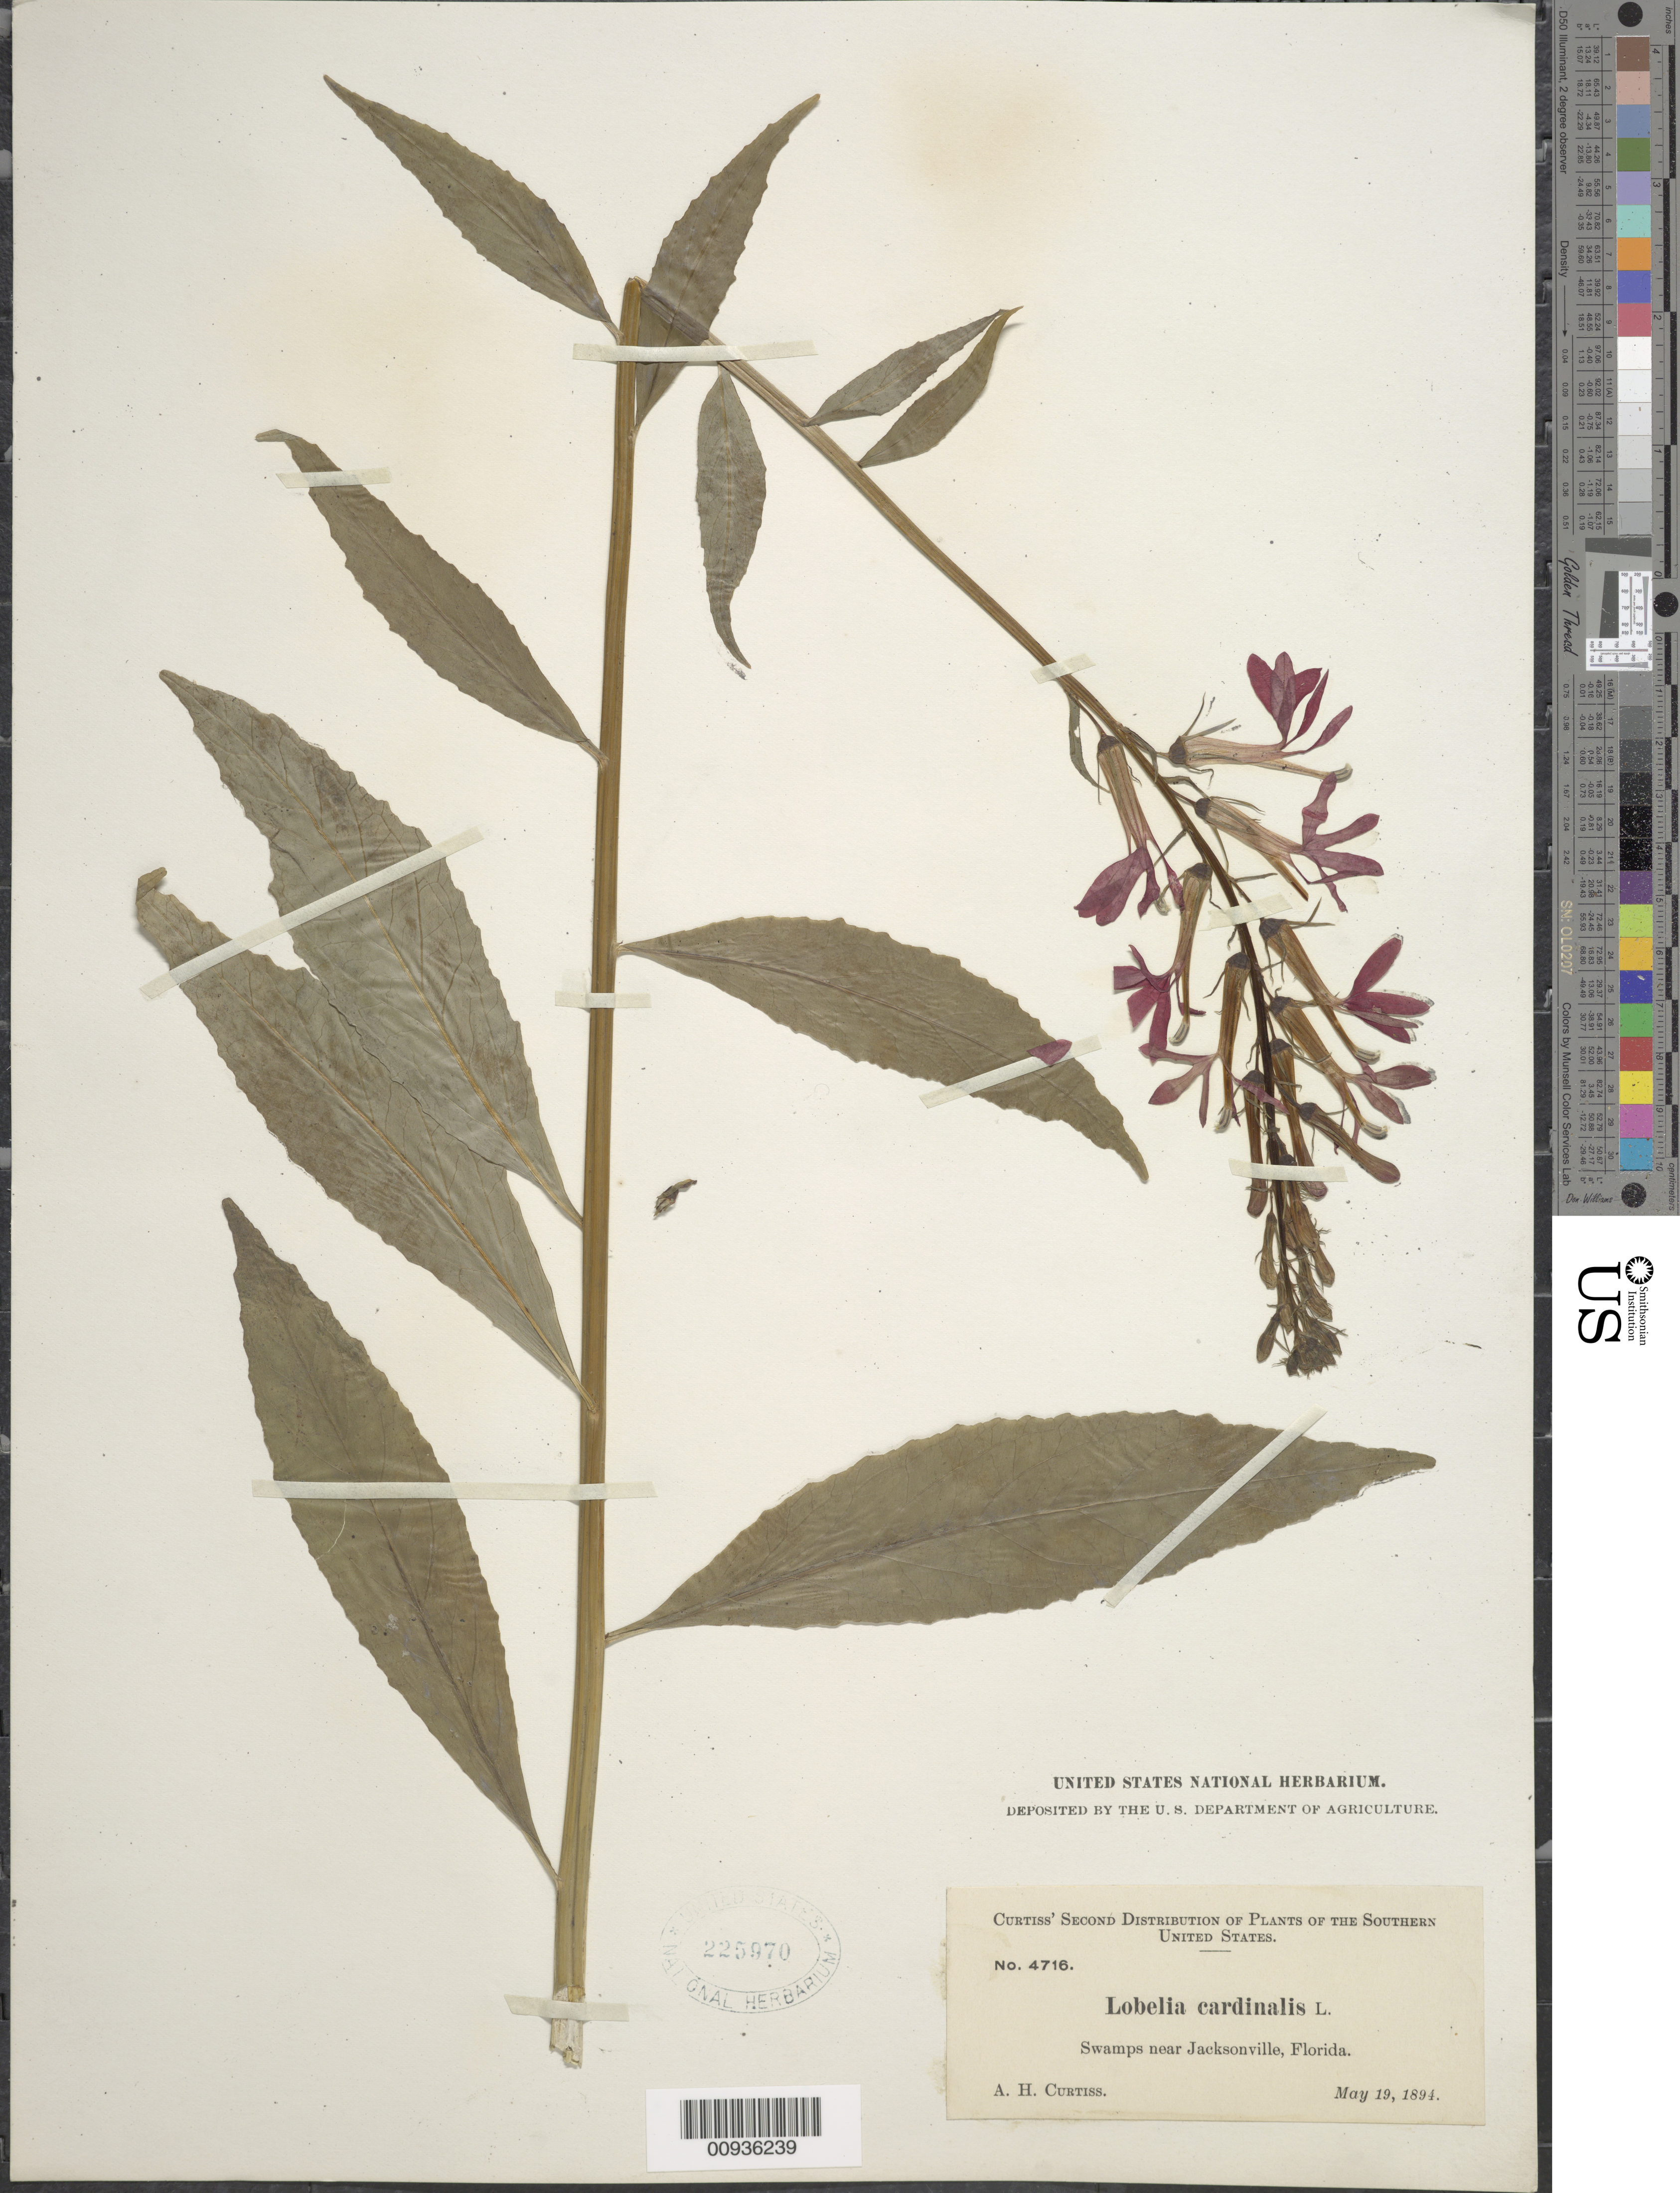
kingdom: Plantae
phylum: Tracheophyta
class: Magnoliopsida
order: Asterales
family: Campanulaceae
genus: Lobelia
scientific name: Lobelia cardinalis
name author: L.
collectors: A. H. Curtiss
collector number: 4716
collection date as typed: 19 May 1894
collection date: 1894-05-19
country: United States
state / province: Florida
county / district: Duval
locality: Near Jacksonville.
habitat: swamps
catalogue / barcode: US 225970